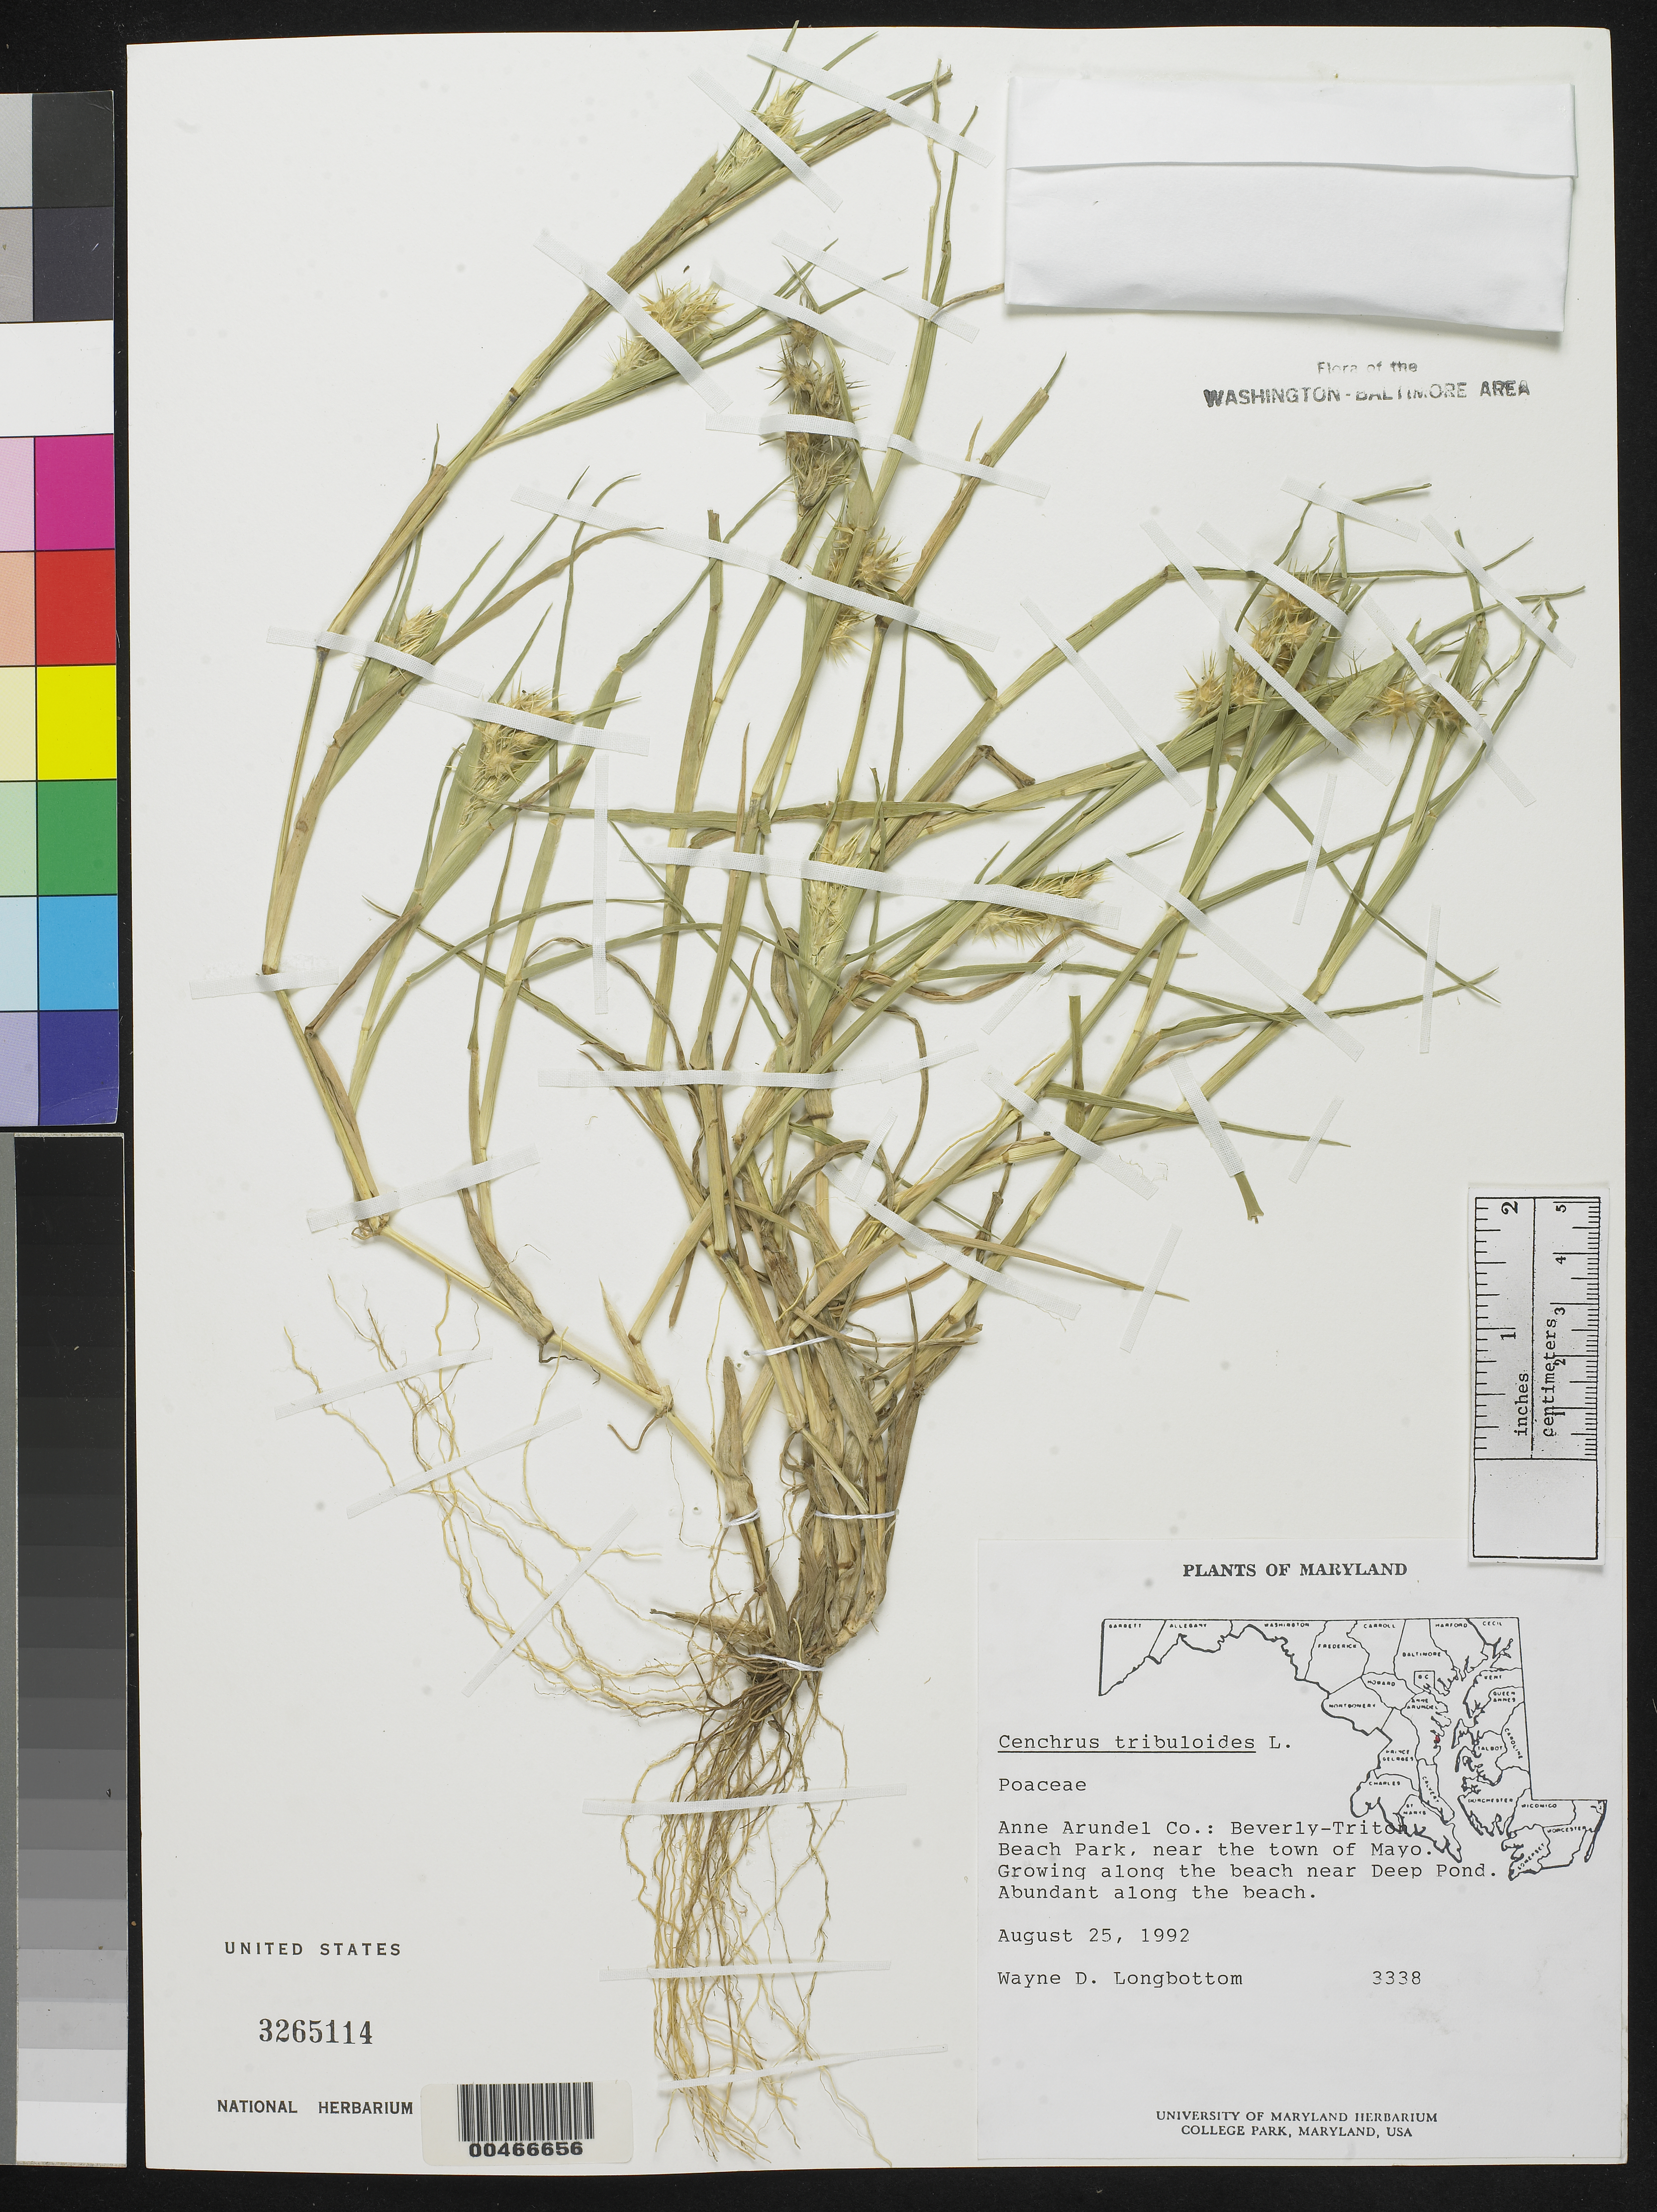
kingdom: Plantae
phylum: Tracheophyta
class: Liliopsida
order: Poales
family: Poaceae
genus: Cenchrus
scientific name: Cenchrus tribuloides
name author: L.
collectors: W. D. Longbottom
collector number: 3338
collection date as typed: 25 Aug 1992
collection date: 1992-08-25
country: United States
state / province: Maryland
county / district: Anne Arundel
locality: Beverly-Triton Beach Park, near Mayo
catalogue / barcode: US 3265114